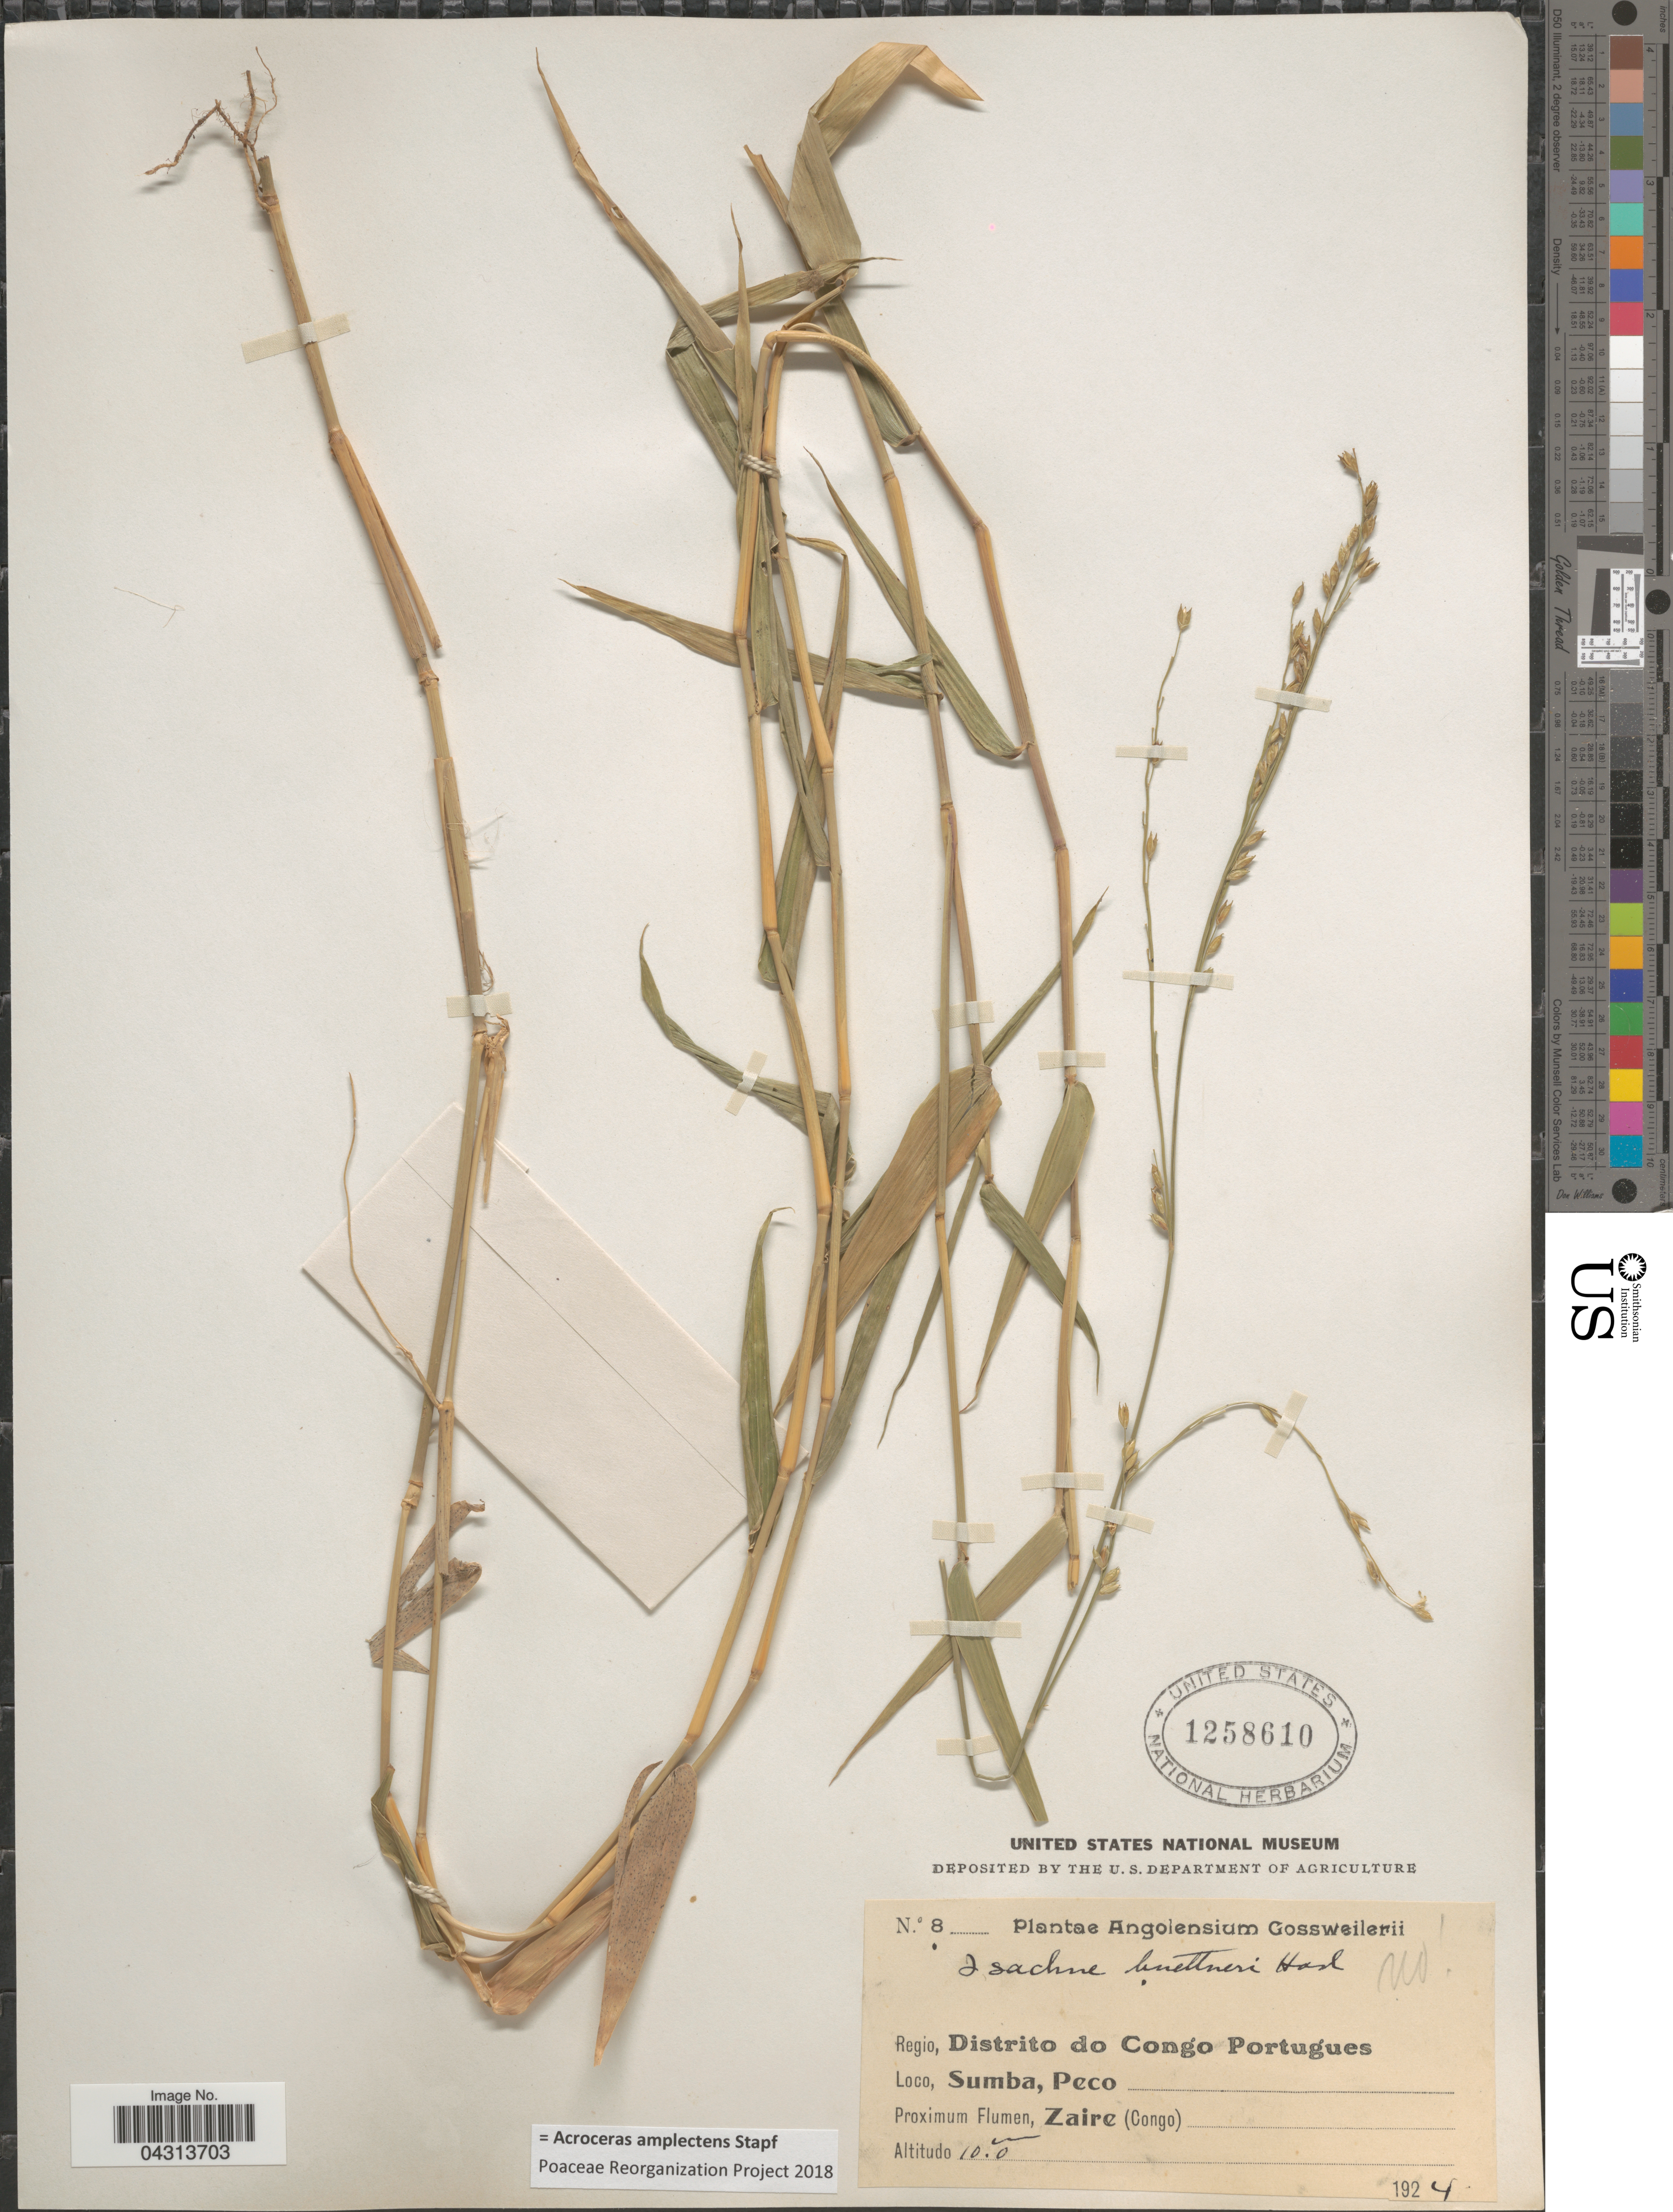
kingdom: Plantae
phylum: Tracheophyta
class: Liliopsida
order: Poales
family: Poaceae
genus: Acroceras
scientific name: Acroceras amplectens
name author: Stapf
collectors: -. Gossweiler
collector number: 8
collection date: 1924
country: Angola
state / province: Zaire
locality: Angolensium. Regio, Distrito do Congo Portugues. Sumba, Peco. Proximum Flumen, Zaire (Congo).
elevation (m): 10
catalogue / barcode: US 1258610